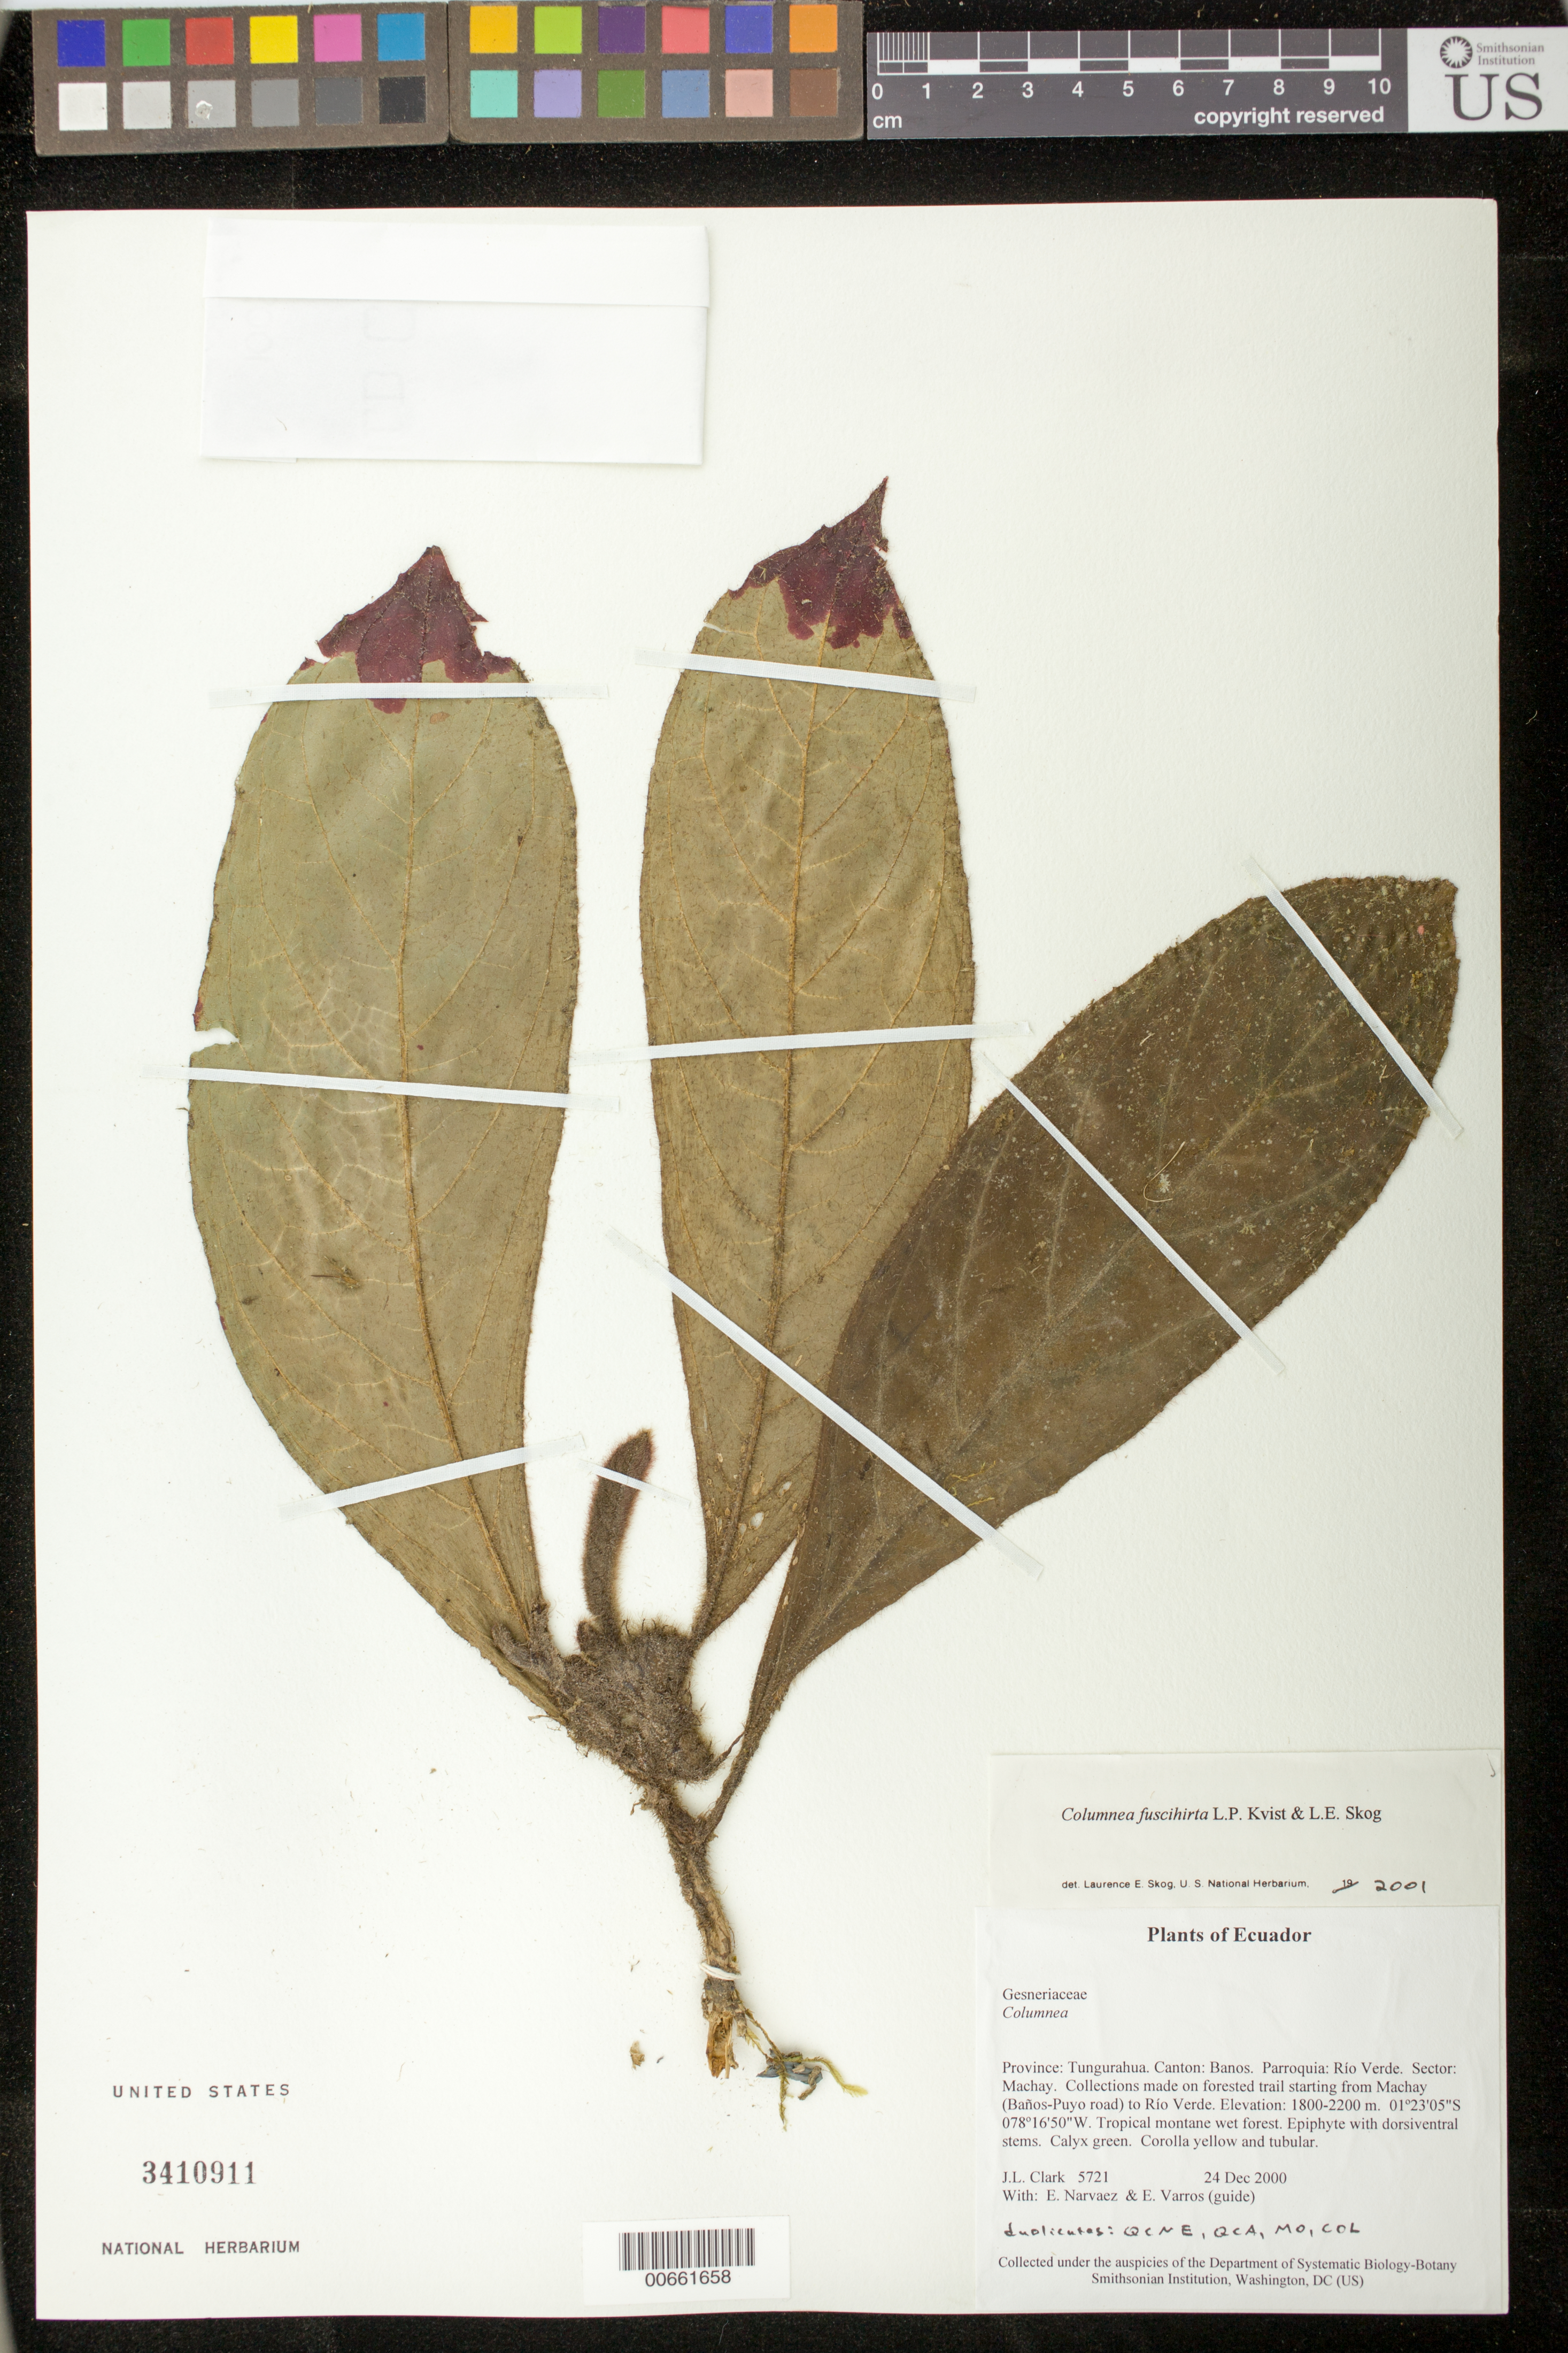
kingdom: Plantae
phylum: Tracheophyta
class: Magnoliopsida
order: Lamiales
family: Gesneriaceae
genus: Columnea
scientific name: Columnea fuscihirta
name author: L.P. Kvist & L.E. Skog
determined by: Skog, Laurence E.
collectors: J. L. Clark, E. Narváez & E. Varros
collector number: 5721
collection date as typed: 24 Dec 2000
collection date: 2000-12-24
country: Ecuador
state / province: Tungurahua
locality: Cantón: Banos. Parroquia: Río Verde. Sector: Machay. Collections made on forested trail starting from Machay (Baños-Puyo road) to Río Verde.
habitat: Tropical montane wet forest.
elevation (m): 1800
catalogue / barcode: US 3410911